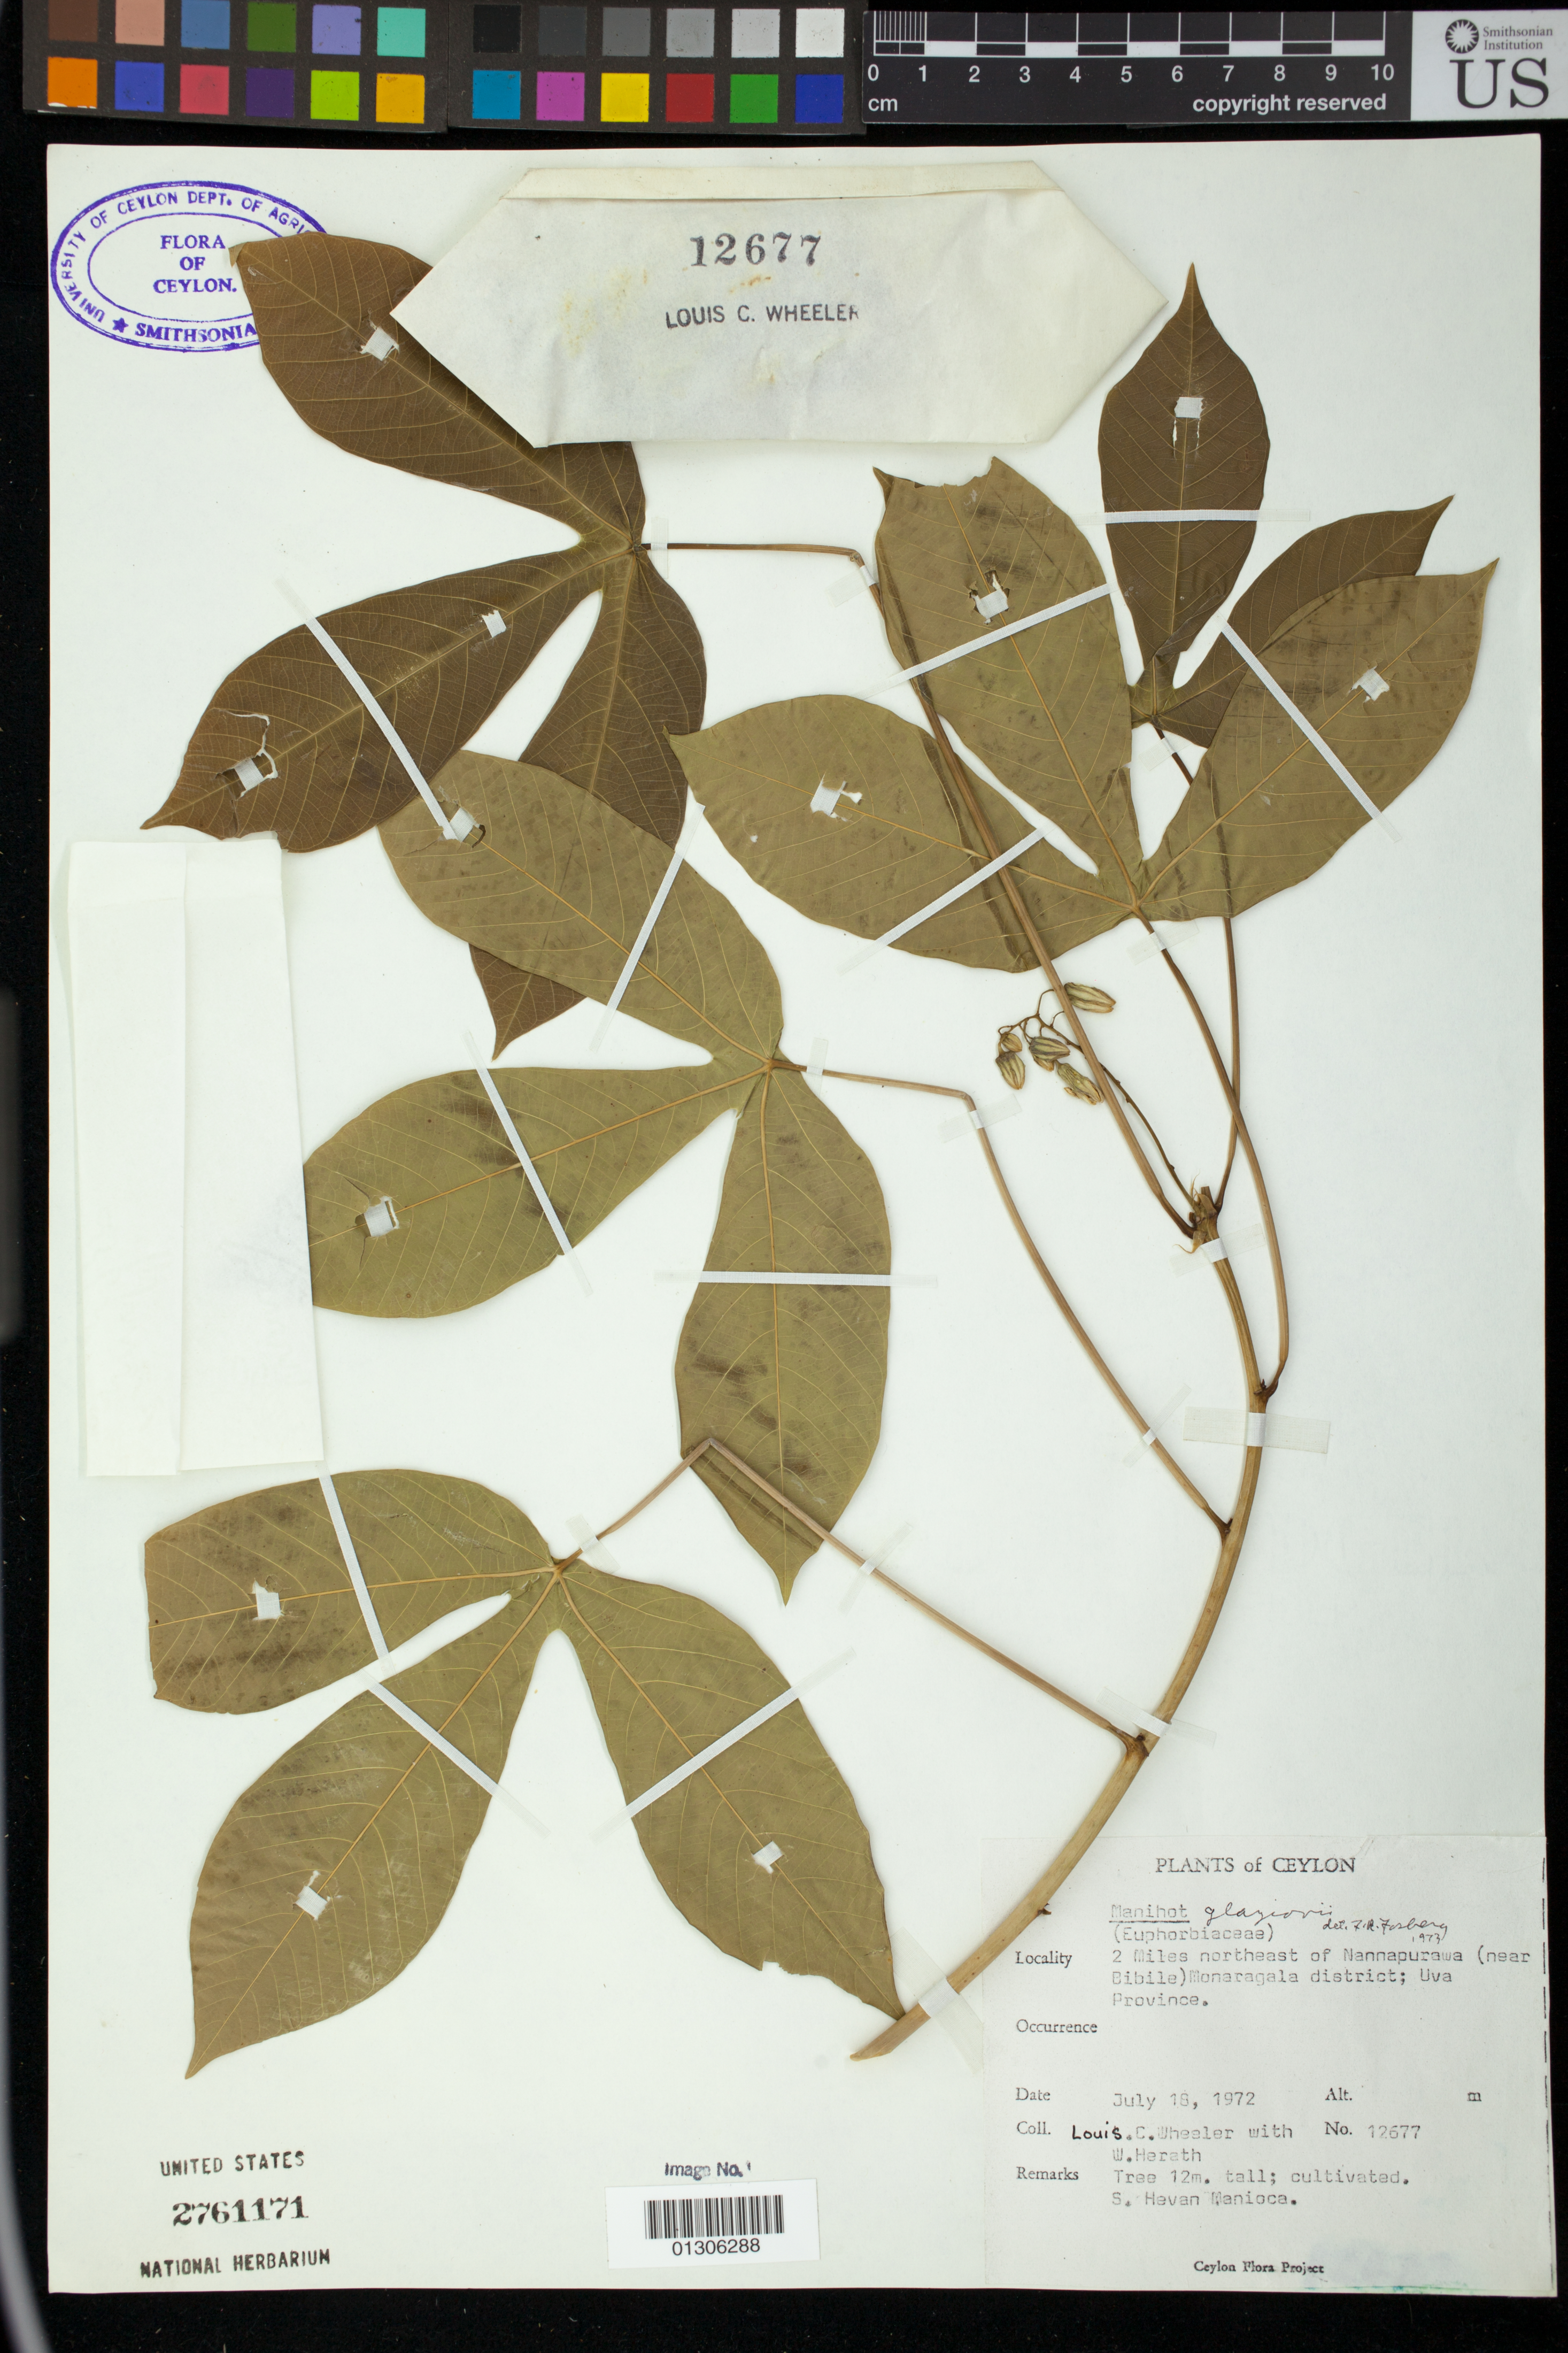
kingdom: Plantae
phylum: Tracheophyta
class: Magnoliopsida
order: Malpighiales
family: Euphorbiaceae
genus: Manihot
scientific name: Manihot glaziovii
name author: Müll. Arg.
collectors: L. C. Wheeler & W. Herath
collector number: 12677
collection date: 1972-07-18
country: Sri Lanka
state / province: Uva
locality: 2 miles northeast of Nannapurawa (near Bibile) Monaragala district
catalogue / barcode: US 2761171